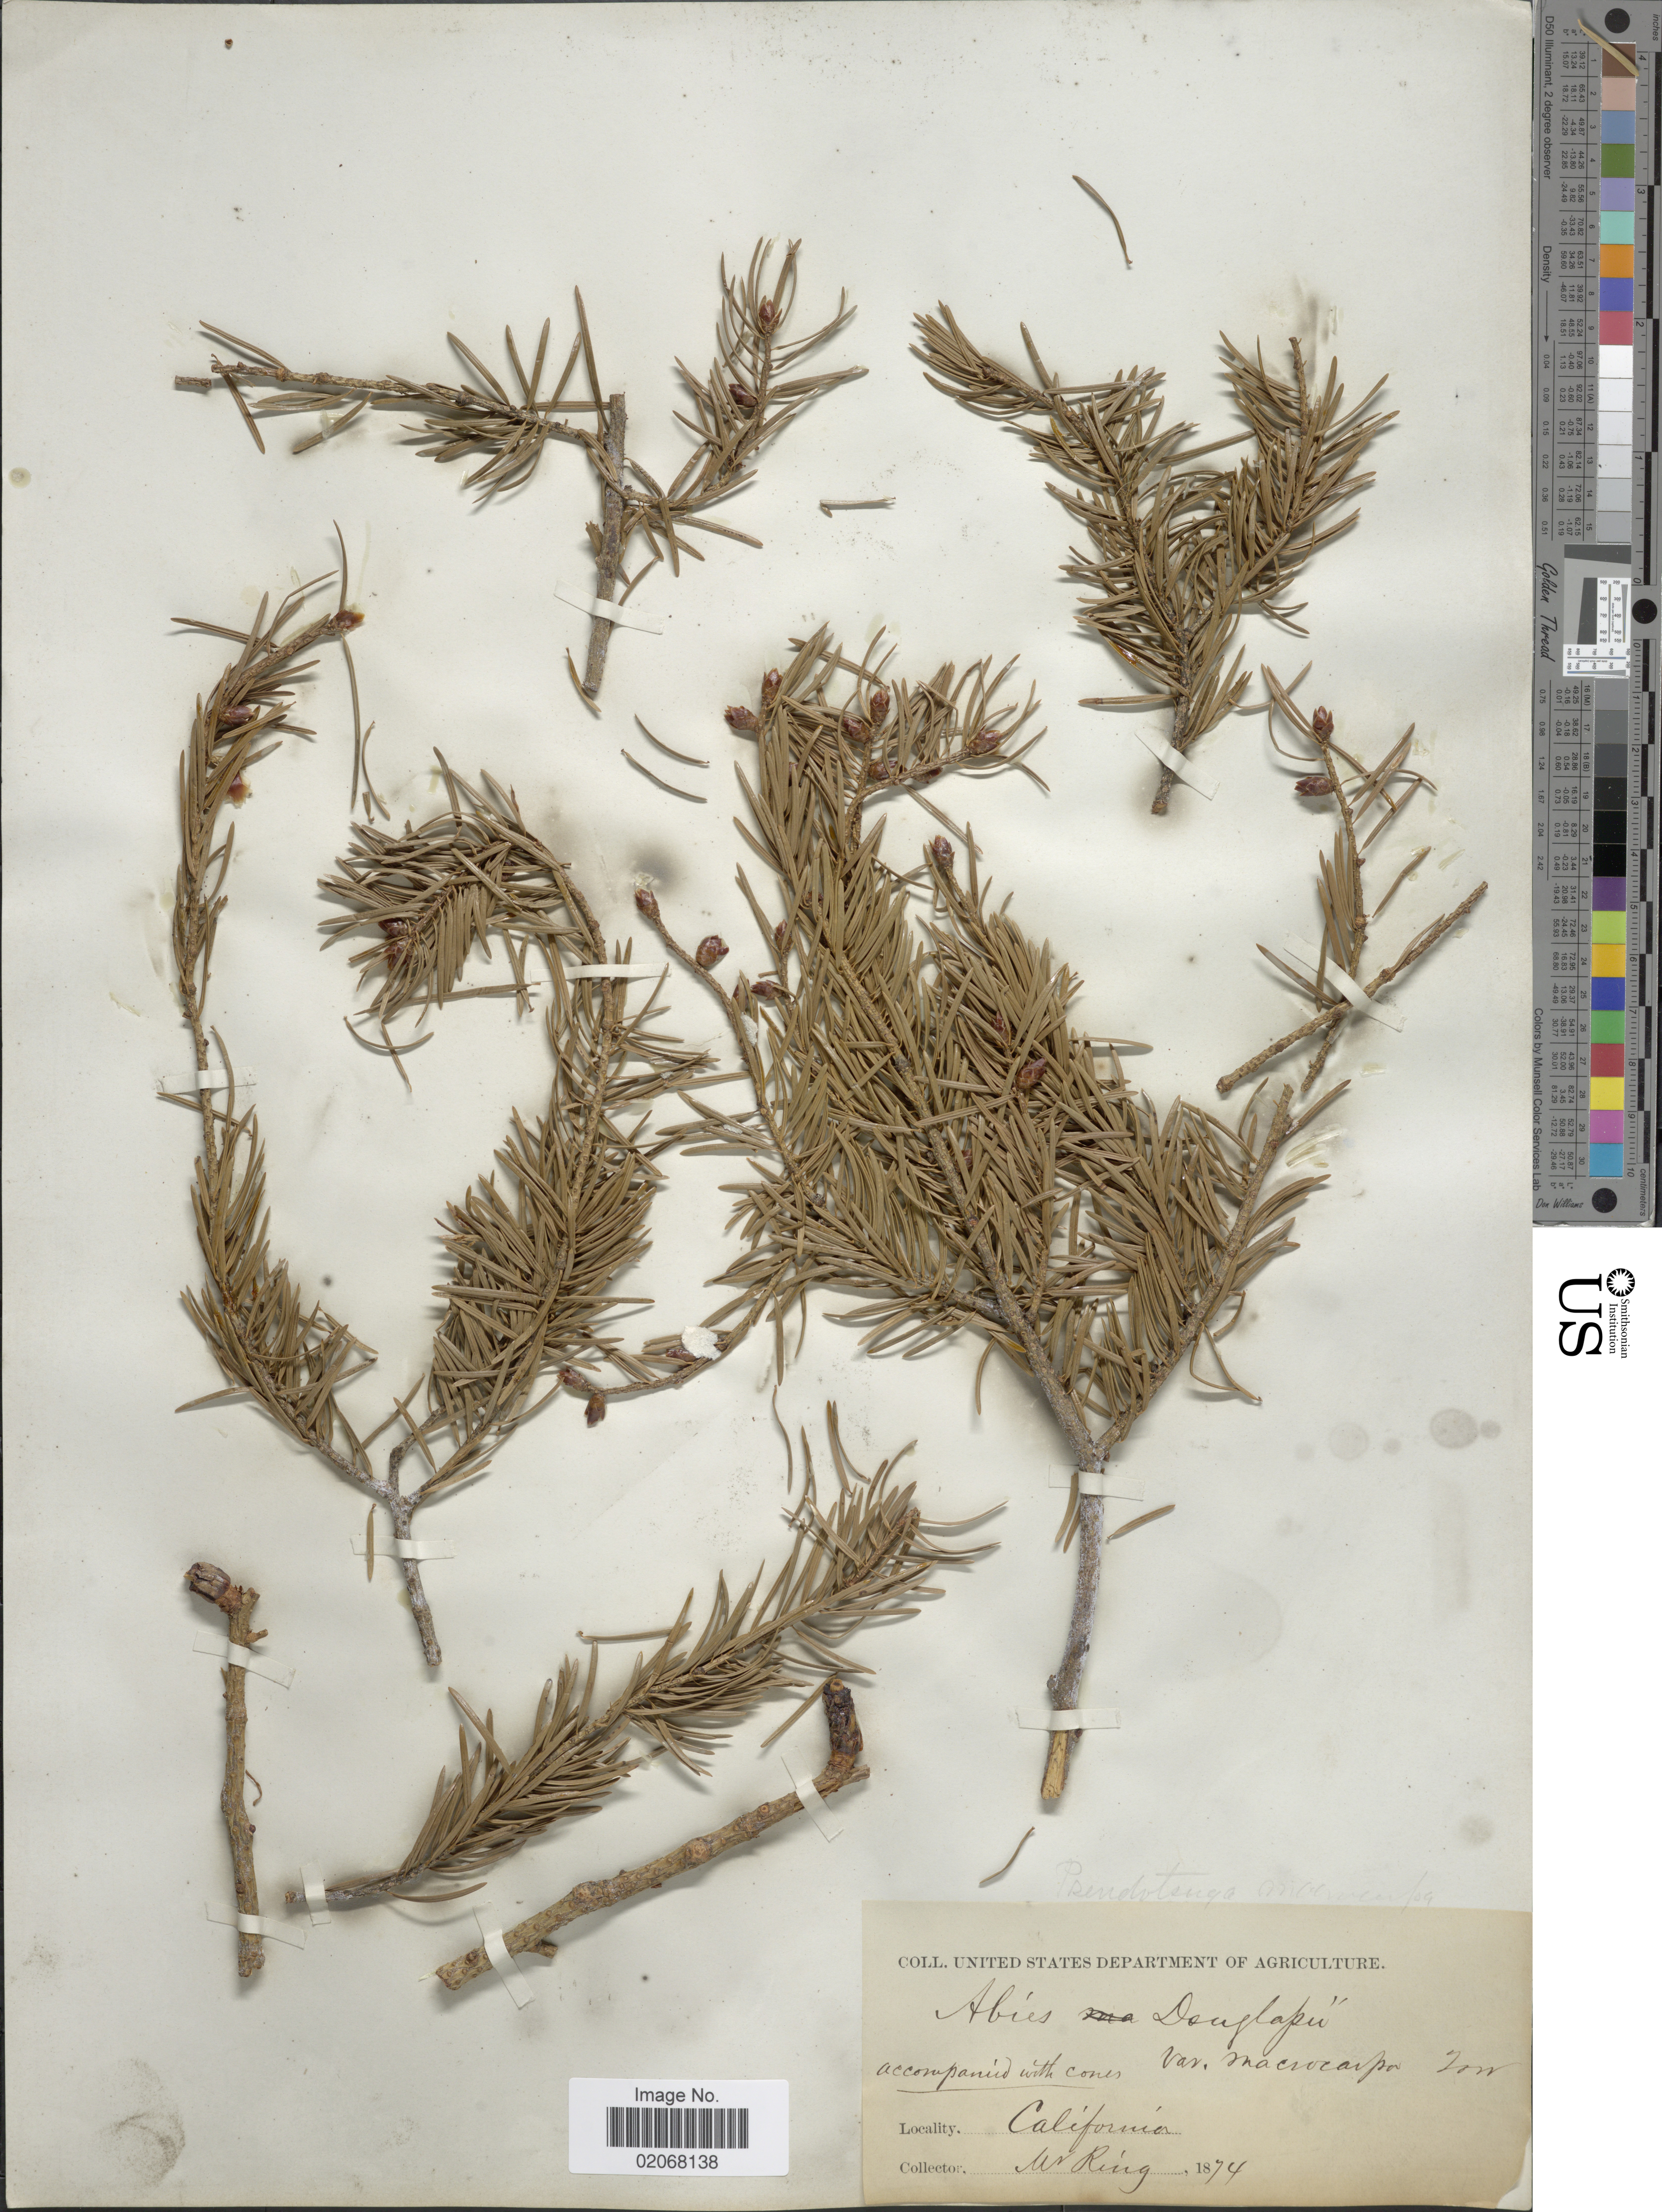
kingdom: Plantae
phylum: Tracheophyta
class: Pinopsida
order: Pinales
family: Pinaceae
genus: Abies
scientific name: Abies douglasii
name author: (Sabine ex D. Don) Lindl.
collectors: Ring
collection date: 1874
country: United States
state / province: California